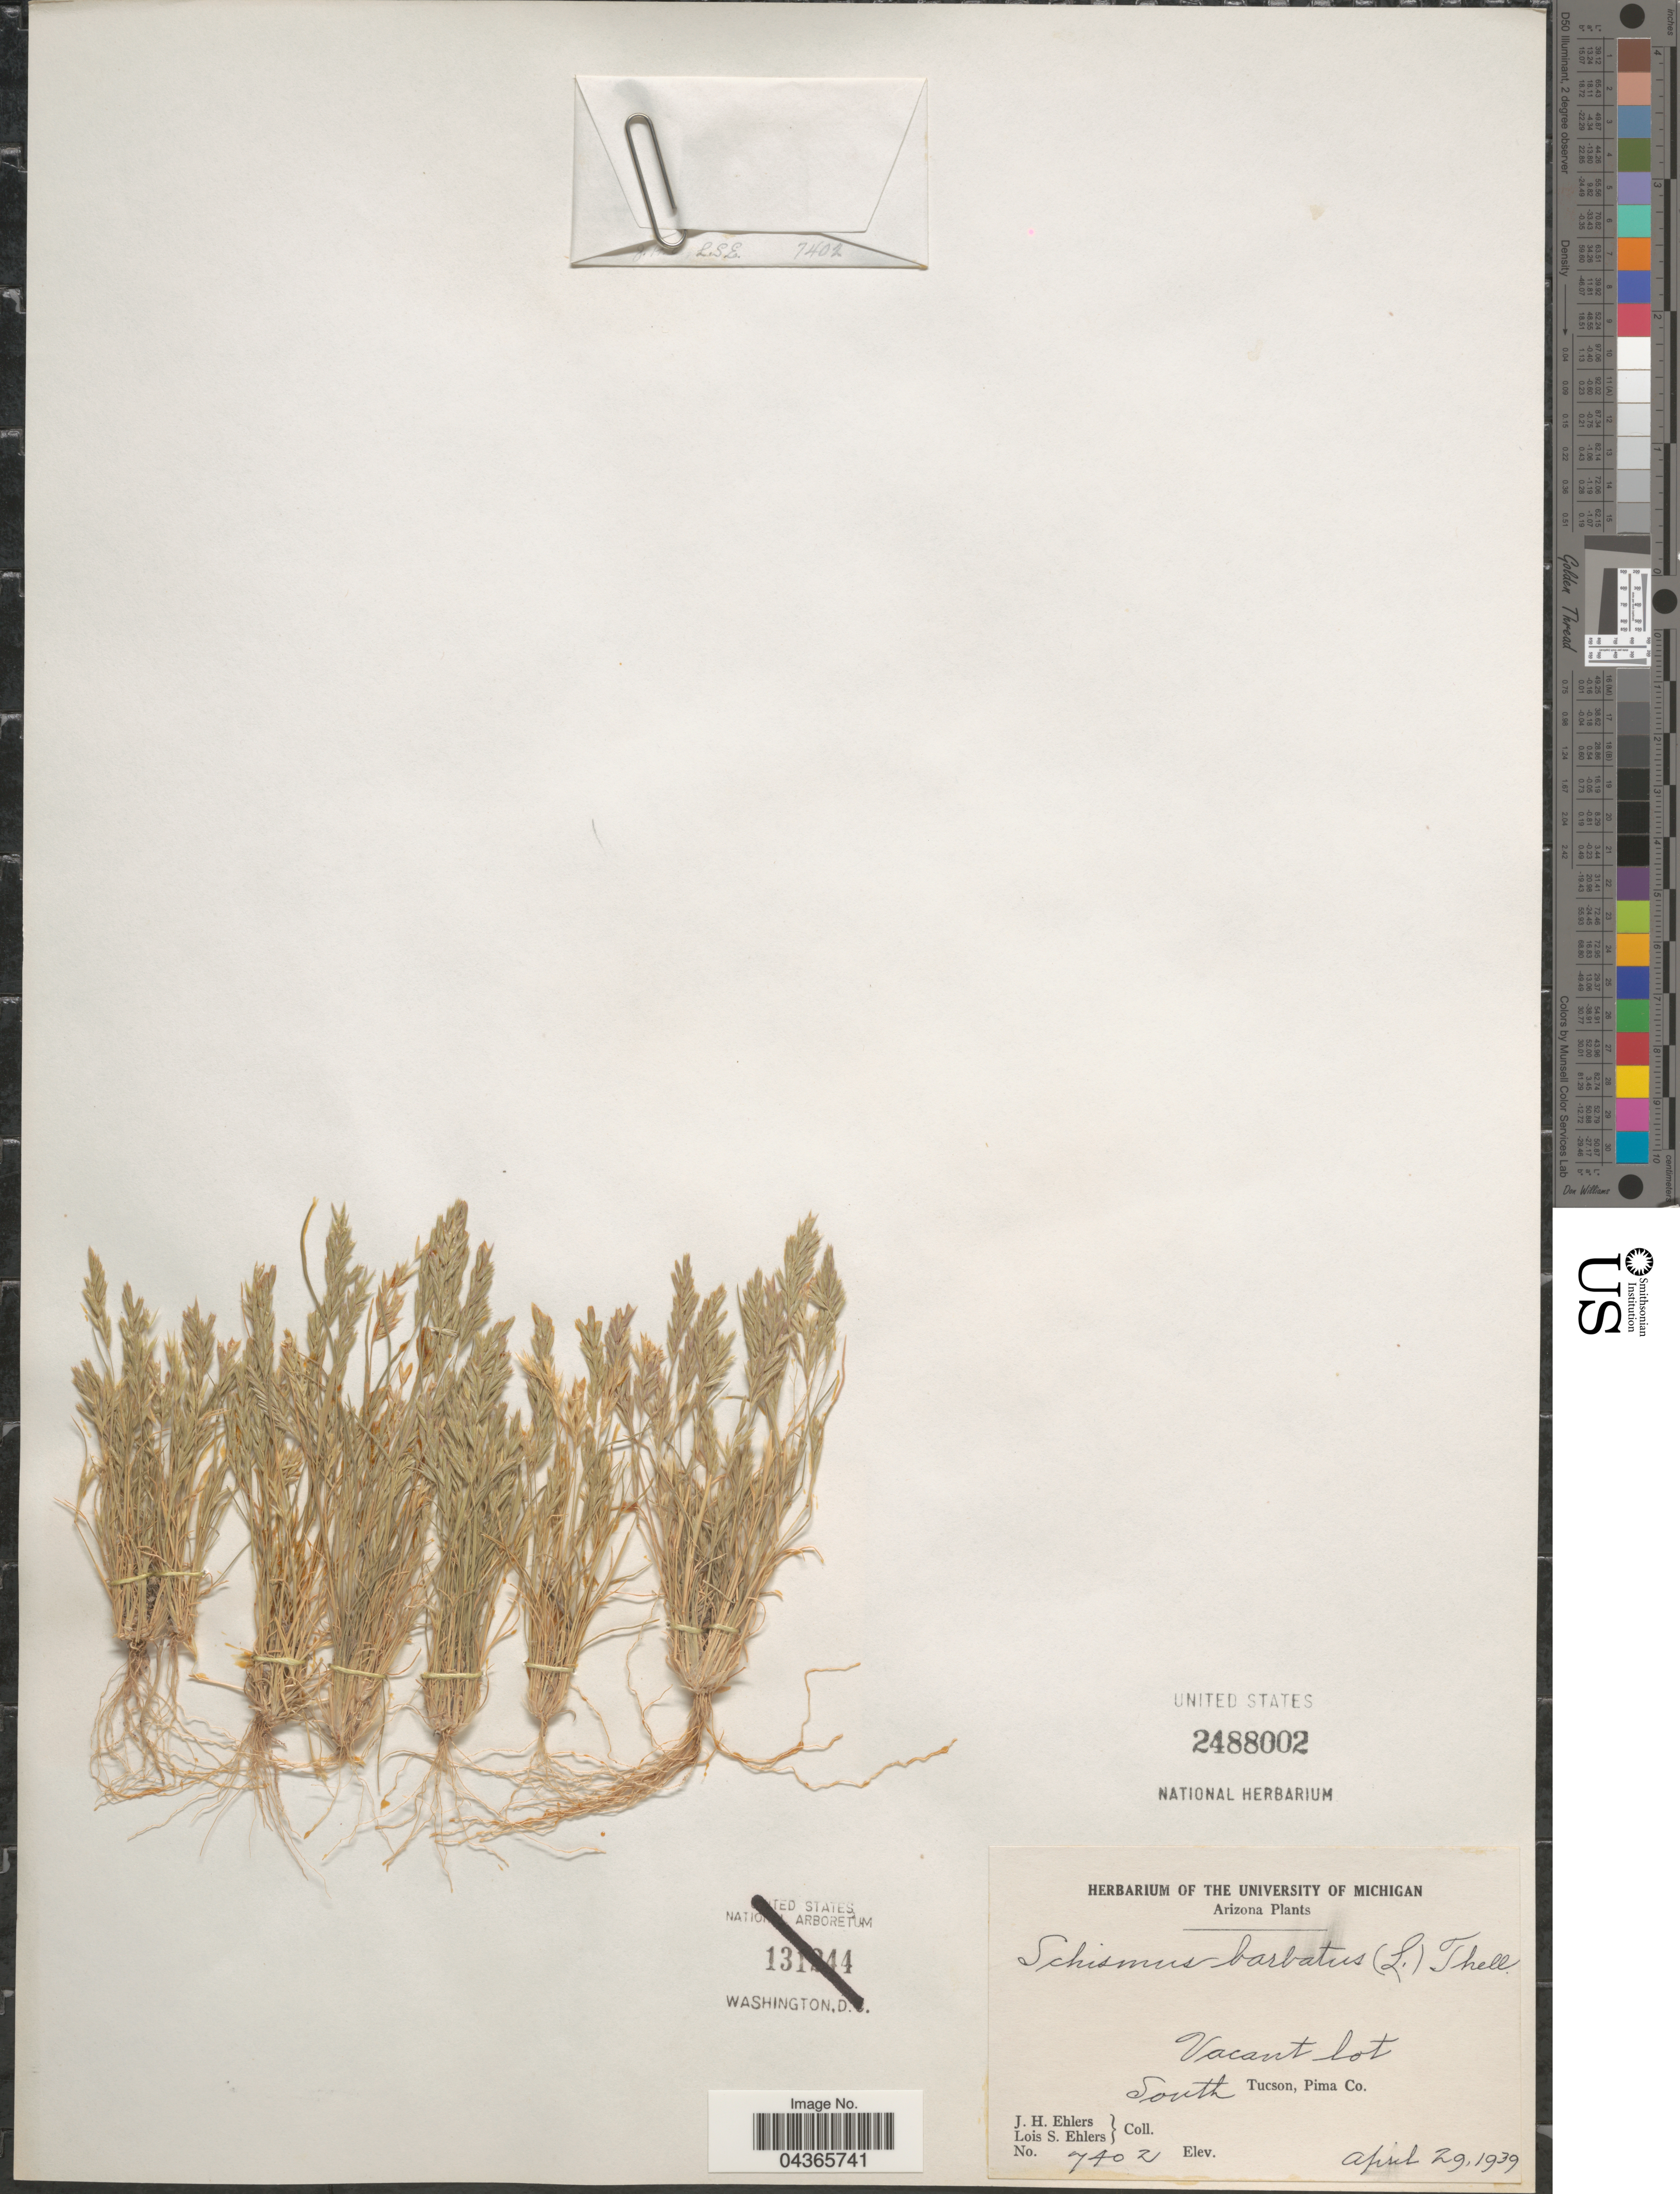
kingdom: Plantae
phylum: Tracheophyta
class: Liliopsida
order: Poales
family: Poaceae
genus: Schismus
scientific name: Schismus barbatus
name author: (L.) Thell.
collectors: J. H. Ehlers & L. Ehlers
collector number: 7402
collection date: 1939-04-29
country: United States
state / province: Arizona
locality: Vacant lot. South Tucson, Pima Co.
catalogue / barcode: US 2488002